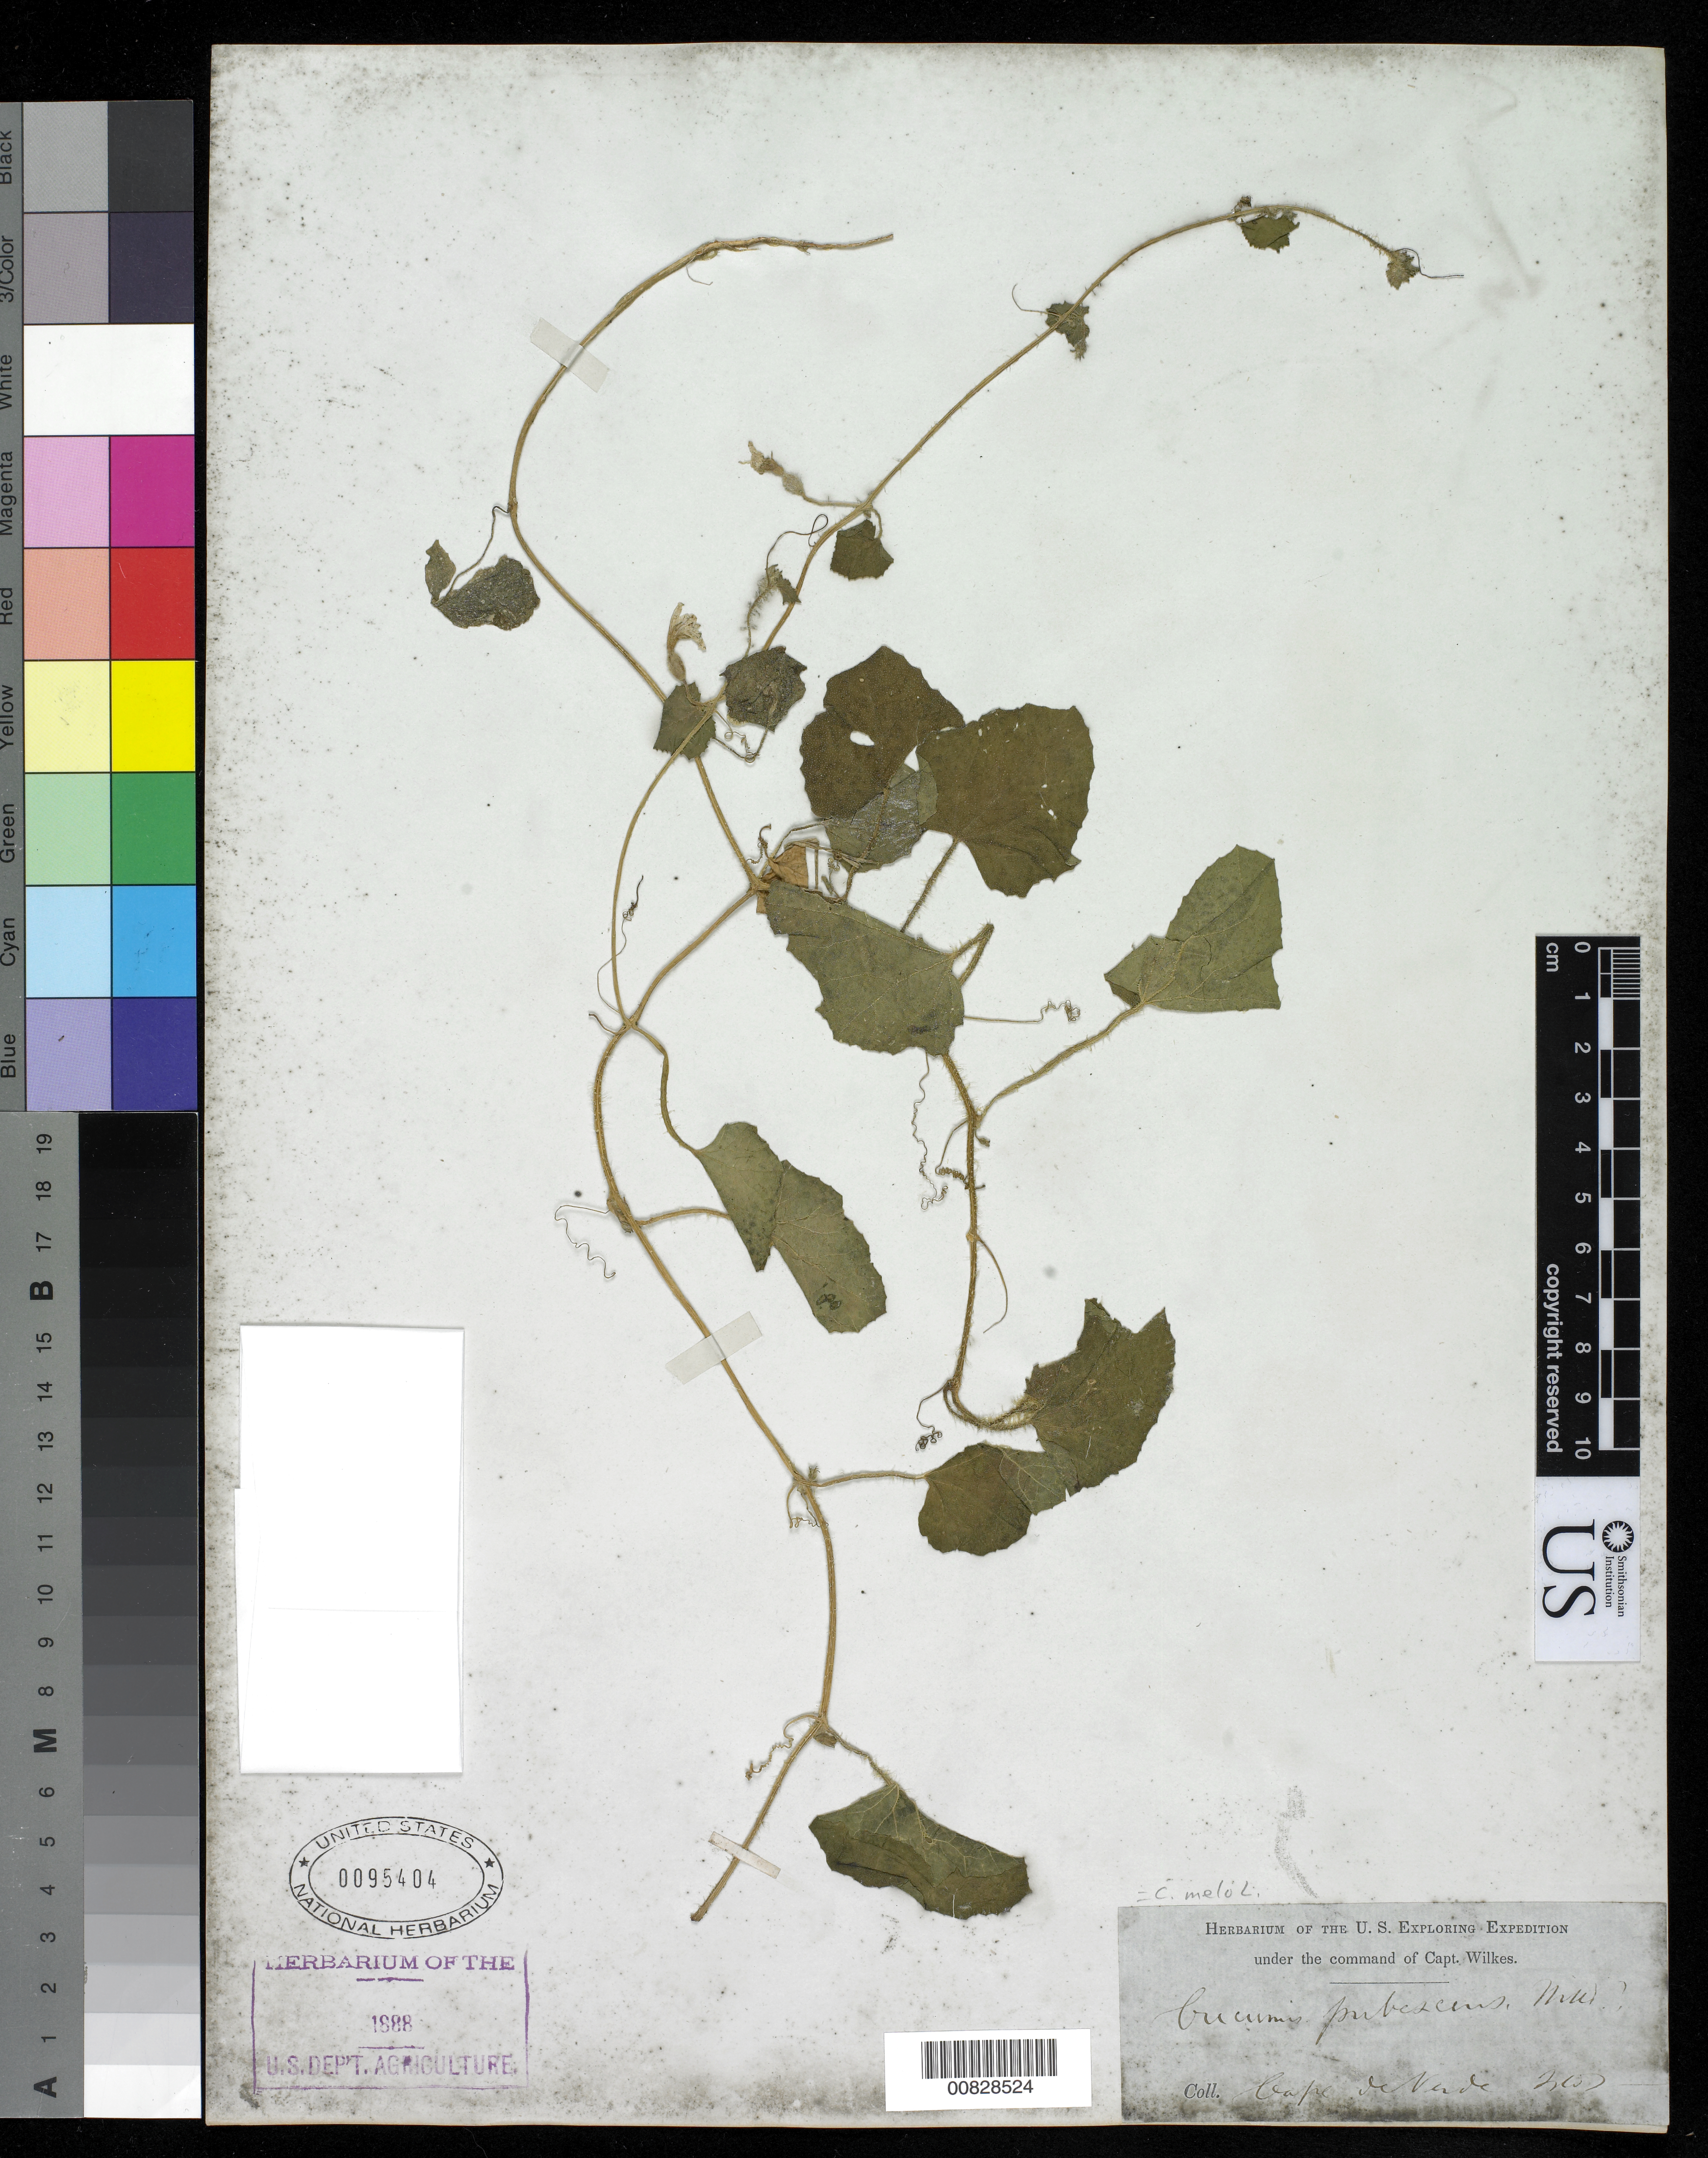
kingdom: Plantae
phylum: Tracheophyta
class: Magnoliopsida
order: Cucurbitales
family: Cucurbitaceae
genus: Cucumis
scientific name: Cucumis melo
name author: L.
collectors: Wilkes Explor. Exped.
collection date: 1838/1842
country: Cape Verde Islands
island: Cape Verde Is.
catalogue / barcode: US 95404